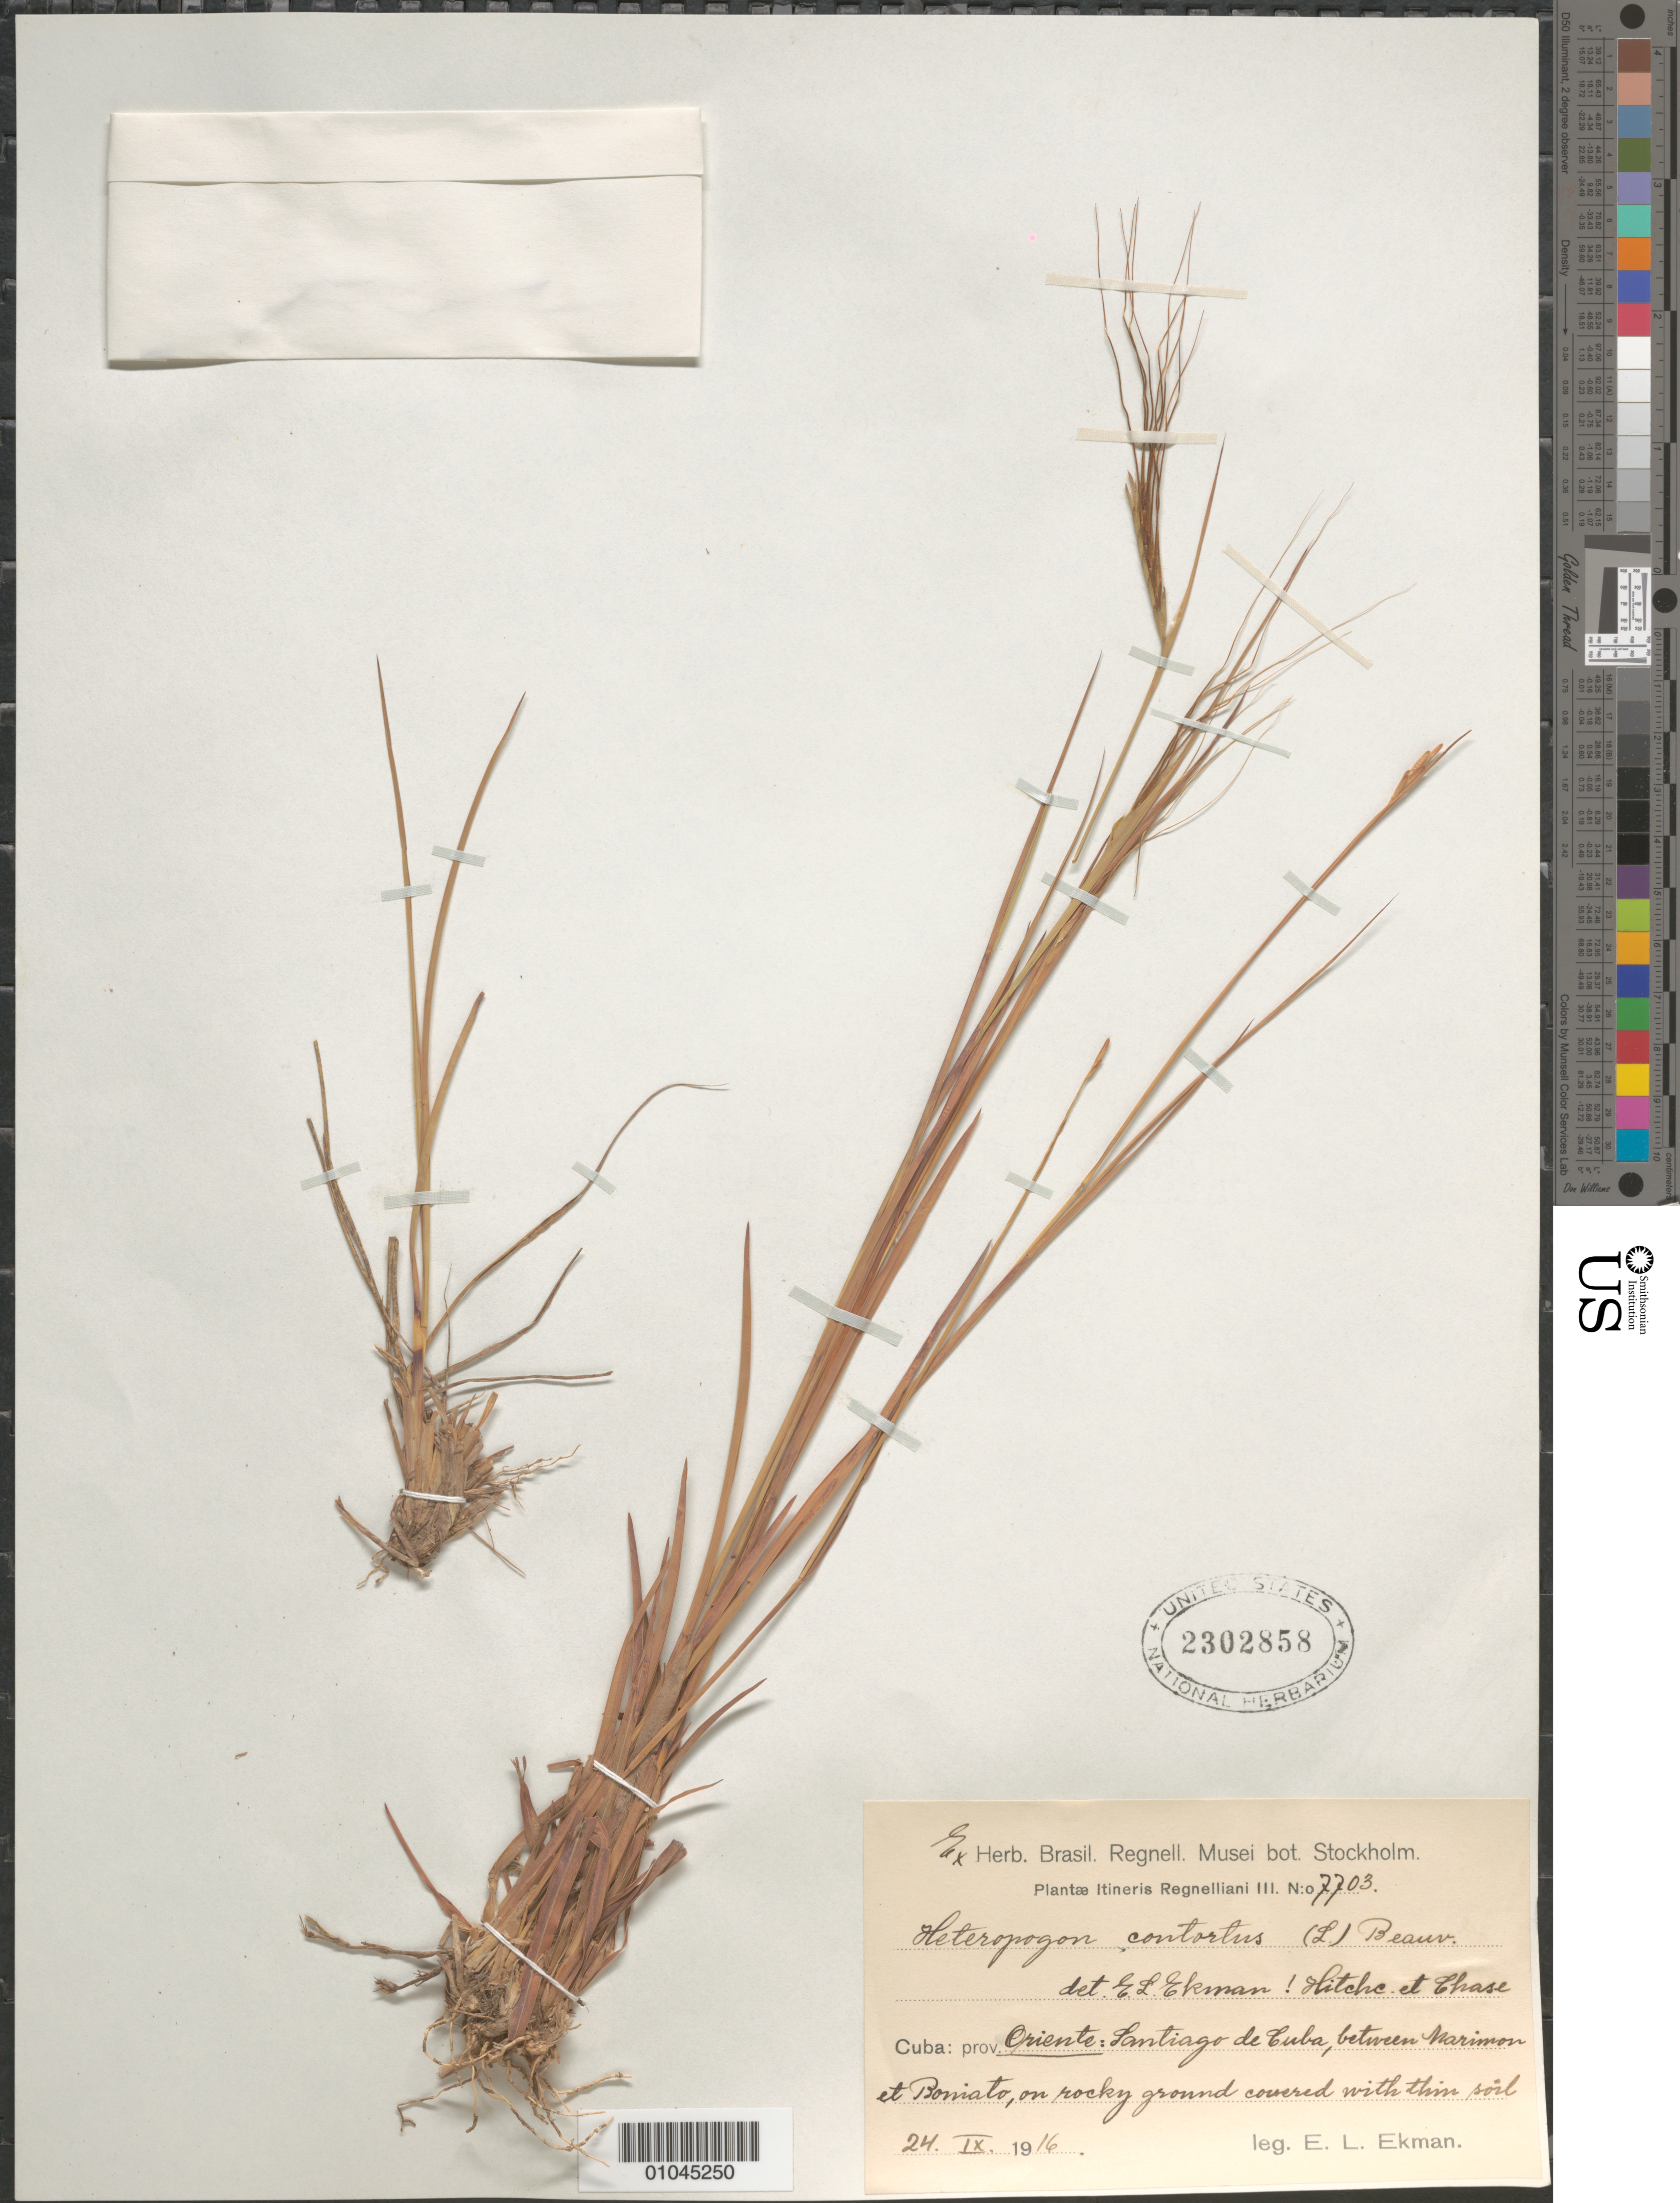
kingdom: Plantae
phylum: Tracheophyta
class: Liliopsida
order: Poales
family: Poaceae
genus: Heteropogon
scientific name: Heteropogon contortus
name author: (L.) P. Beauv. ex Roem. & Schult.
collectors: E. L. Ekman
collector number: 7703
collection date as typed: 24 Sep 1916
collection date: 1916-09-24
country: Cuba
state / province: Santiago de Cuba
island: Cuba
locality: Santiago de Cuba, between Marimon et Boniato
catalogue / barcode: US 2302858